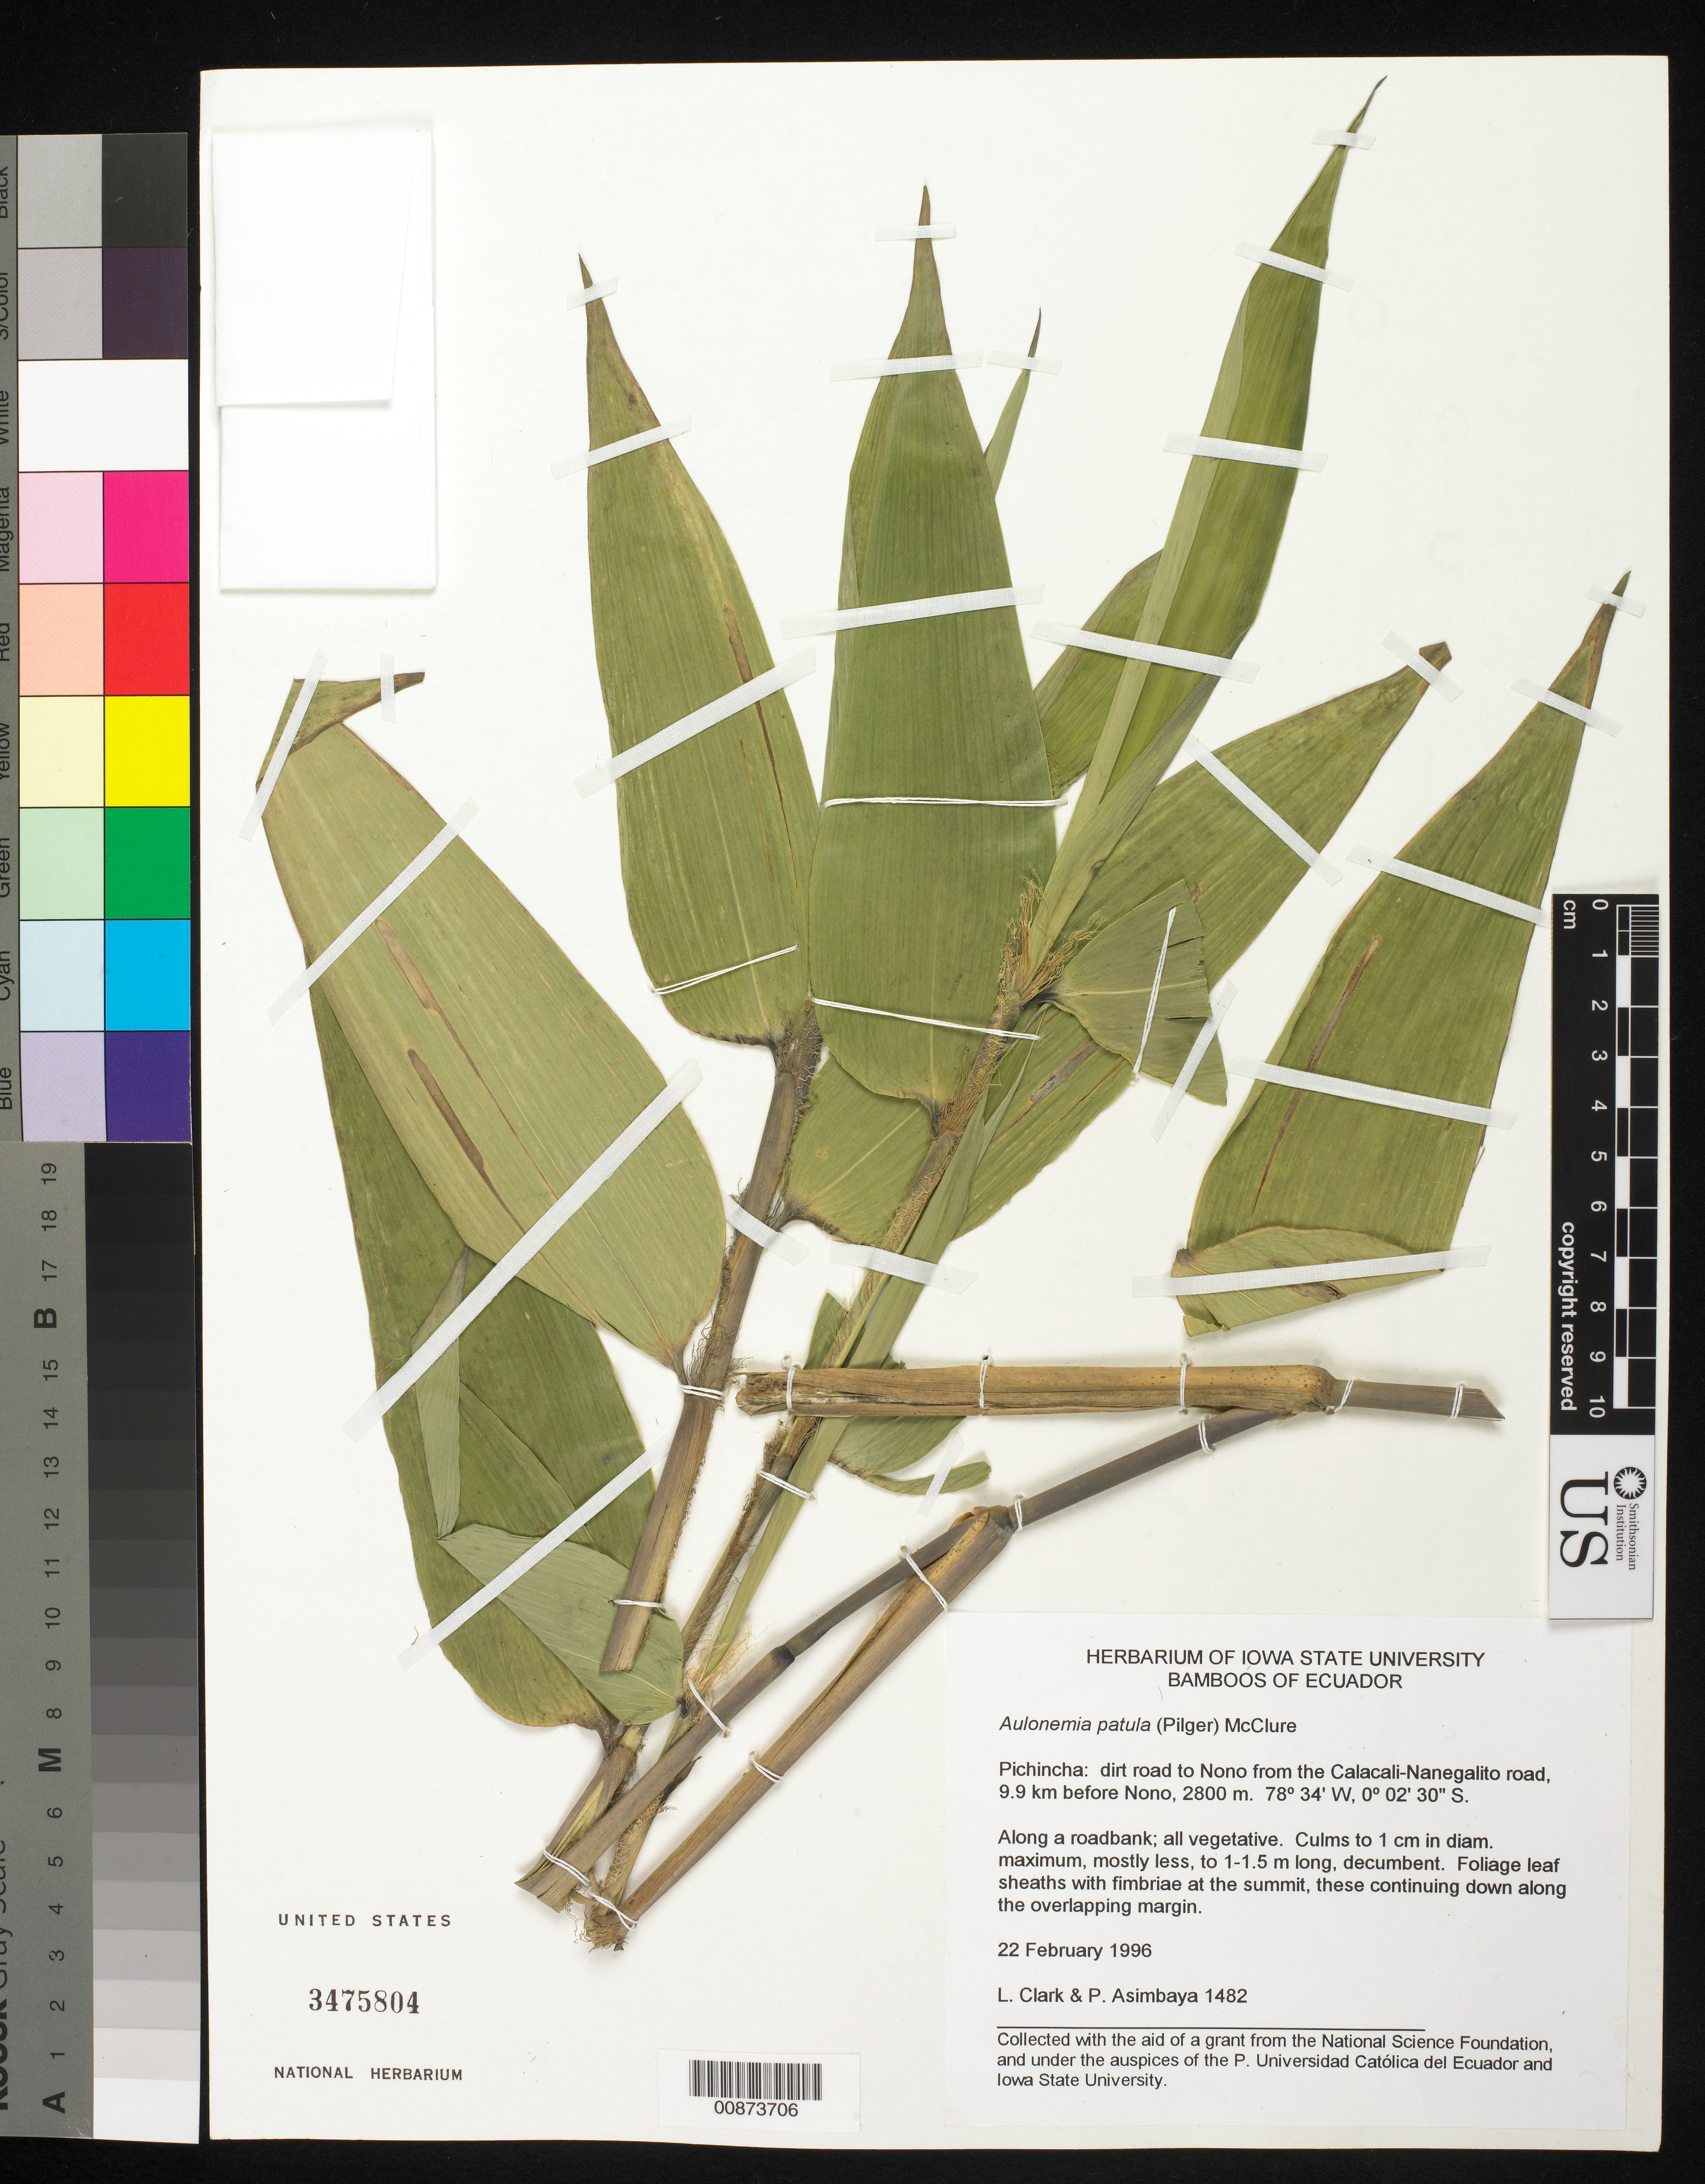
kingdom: Plantae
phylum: Tracheophyta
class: Liliopsida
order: Poales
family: Poaceae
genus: Aulonemia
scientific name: Aulonemia patula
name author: (Pilg.) McClure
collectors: L. G. Clark & P. Asimbaya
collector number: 1482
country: Ecuador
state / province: Pichincha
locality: Road to Mono from the CalaCali-Nanegalito road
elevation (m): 2800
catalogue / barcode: US 3475804